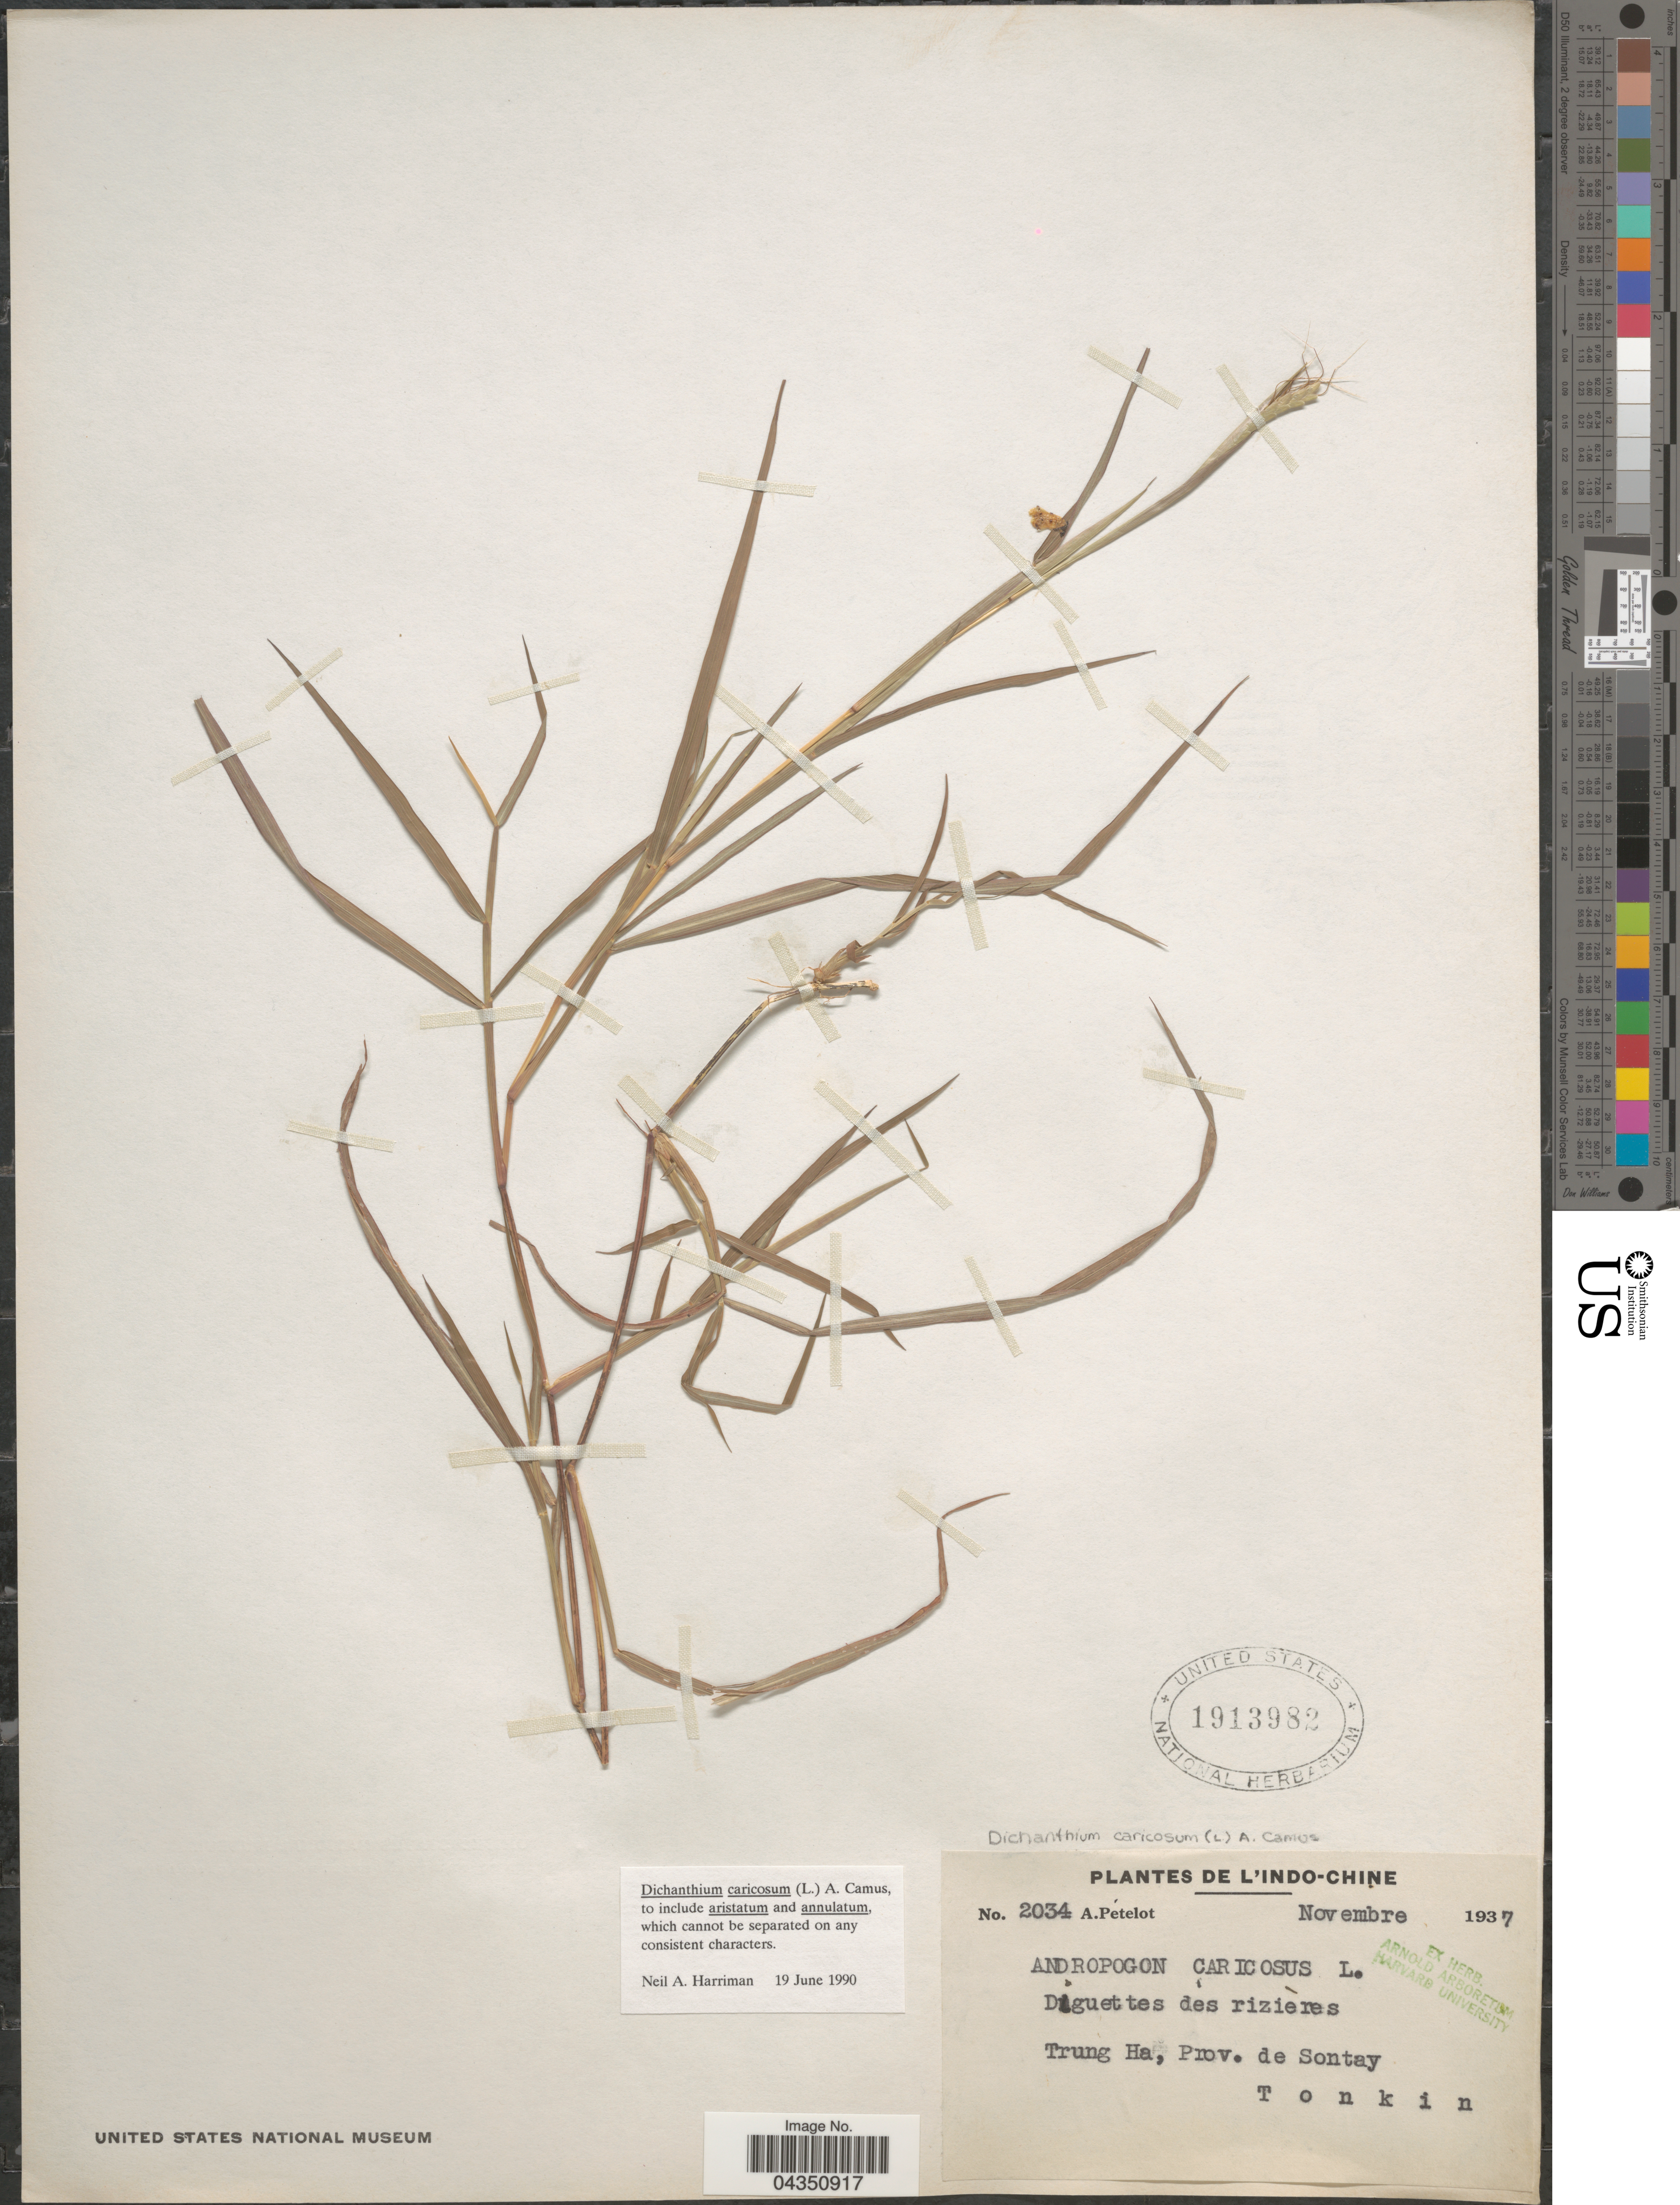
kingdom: Plantae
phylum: Tracheophyta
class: Liliopsida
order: Poales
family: Poaceae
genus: Dichanthium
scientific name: Dichanthium caricosum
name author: (L.) A. Camus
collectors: A. Petelot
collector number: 2034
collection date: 1937-11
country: Vietnam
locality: L'Indo-Chine. Trung Ha, Prov. de Sontay. Tonkin.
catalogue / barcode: US 1913982